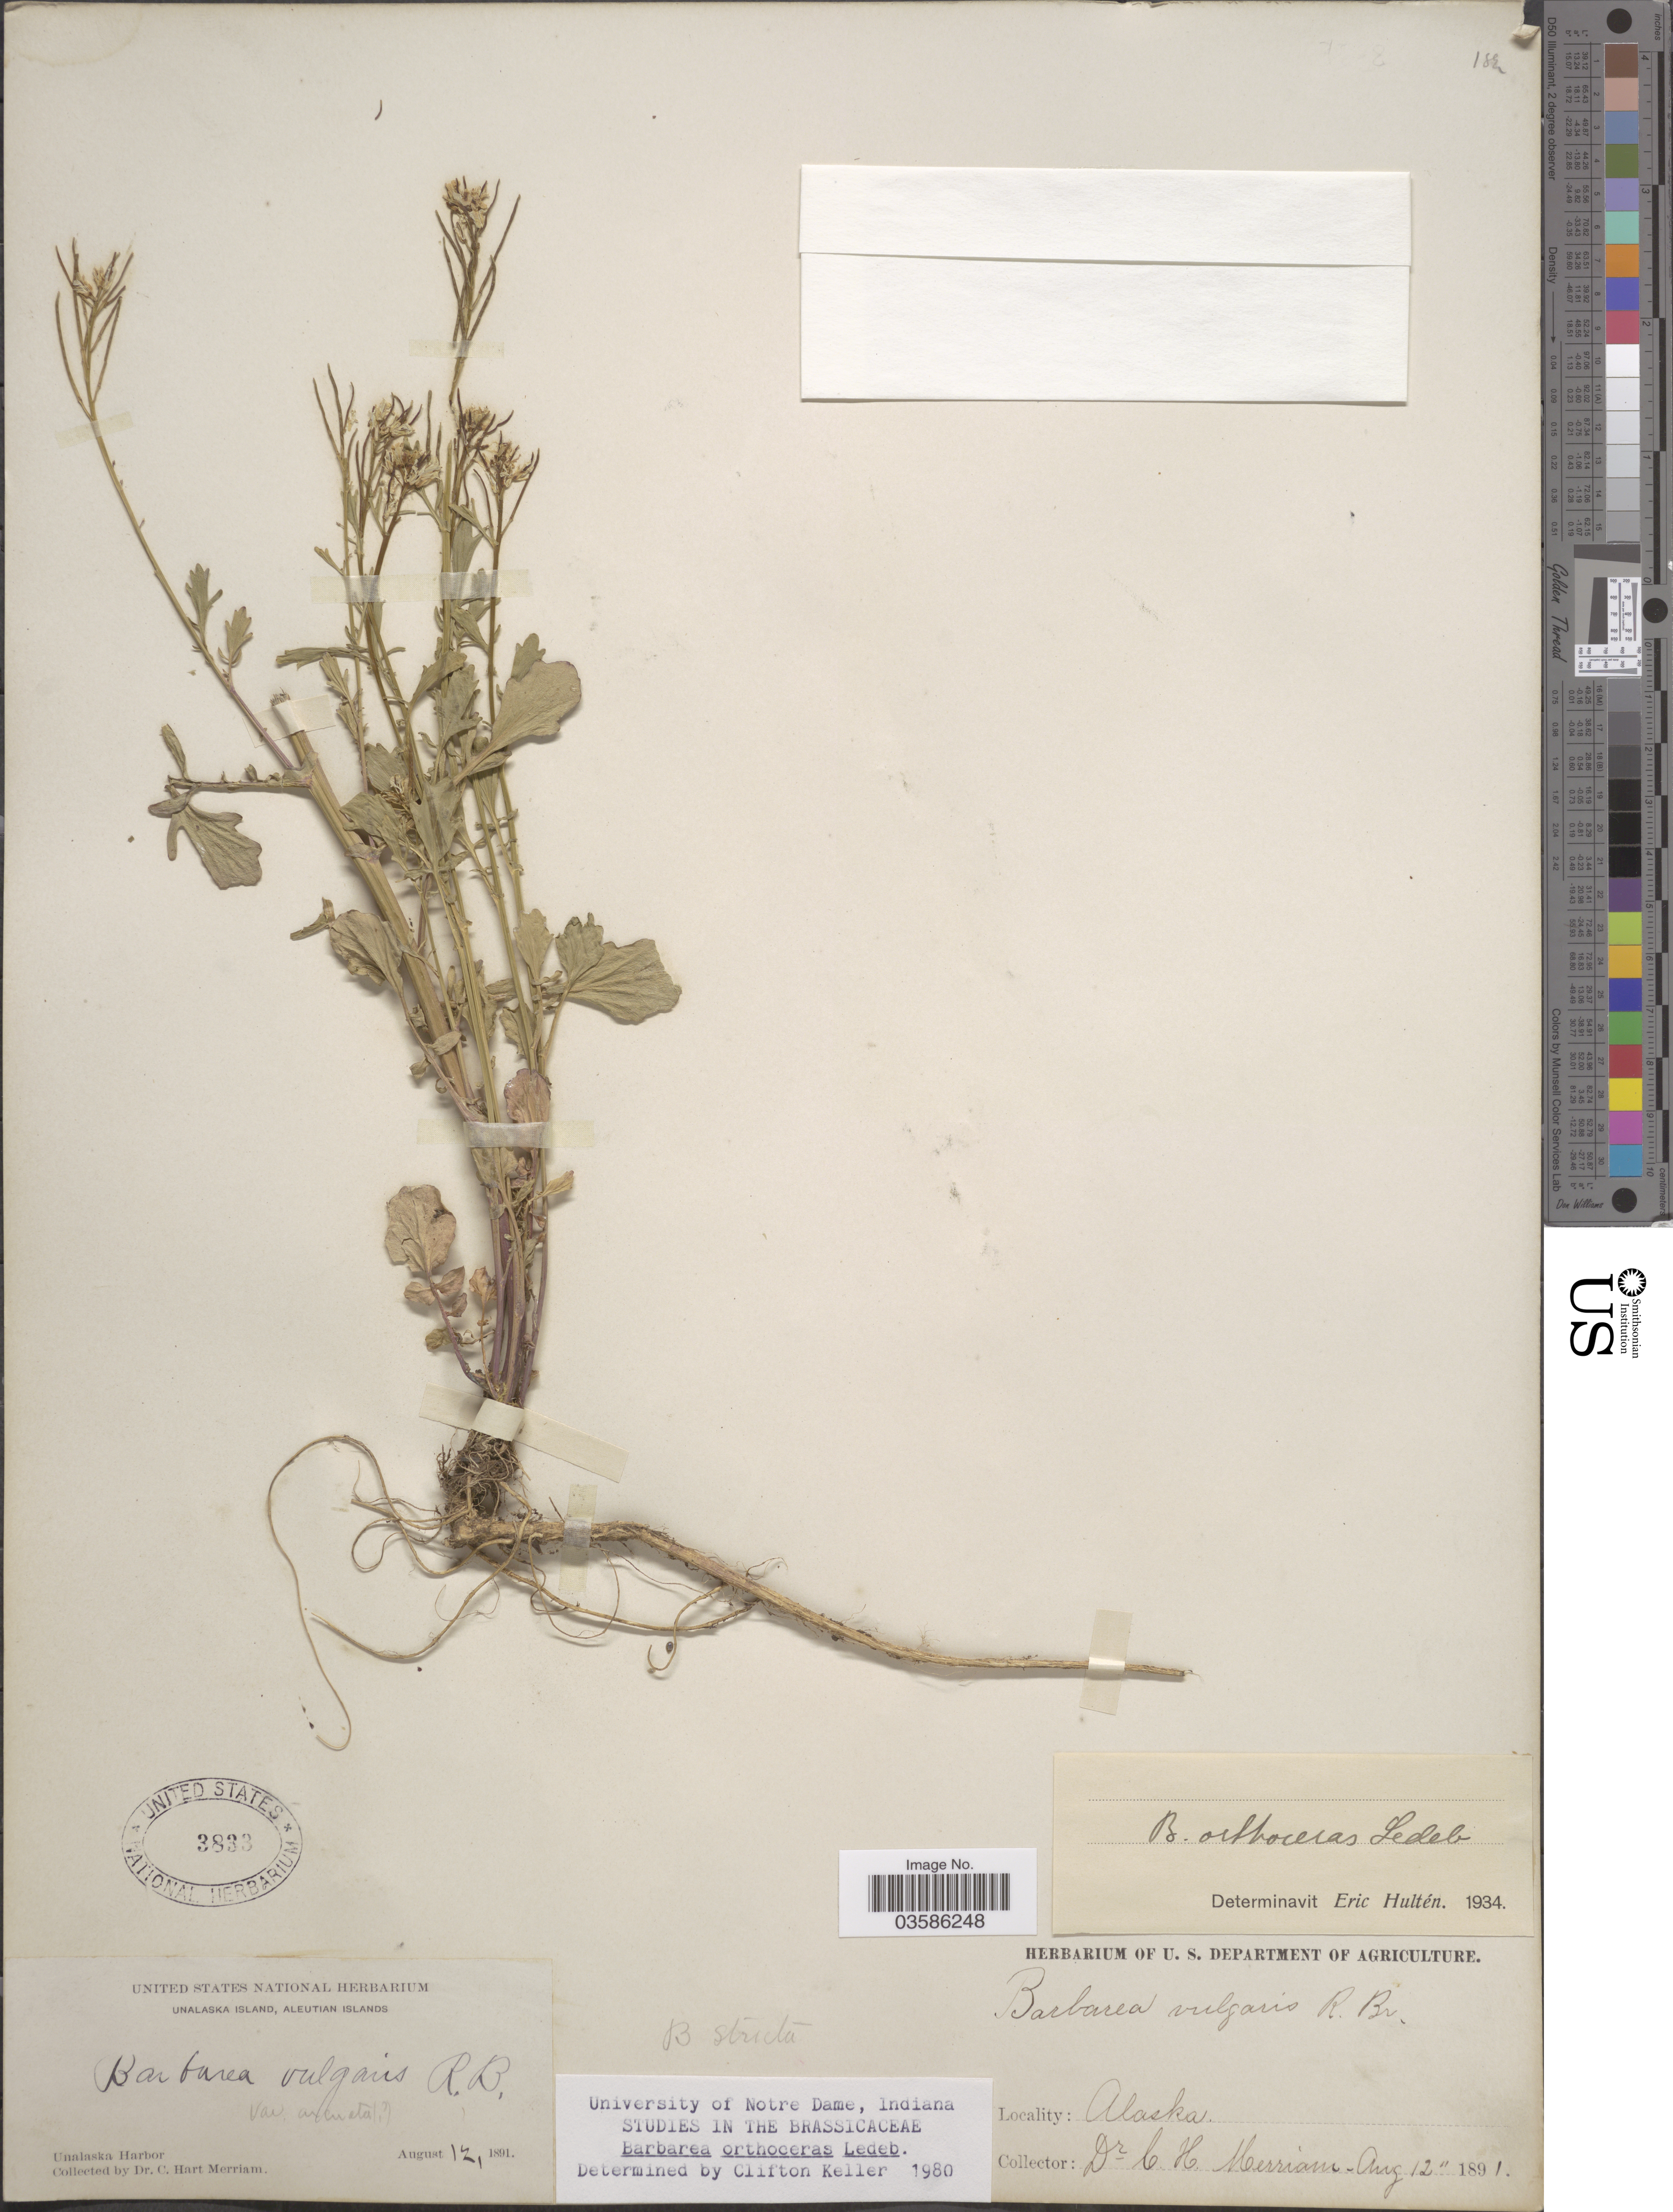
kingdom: Plantae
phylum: Tracheophyta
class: Magnoliopsida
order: Brassicales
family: Brassicaceae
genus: Barbarea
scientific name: Barbarea orthoceras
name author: Ledeb.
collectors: C. Merriam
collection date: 1891-08-12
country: United States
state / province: Alaska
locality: Unalaska Harbor.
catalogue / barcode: US 3833